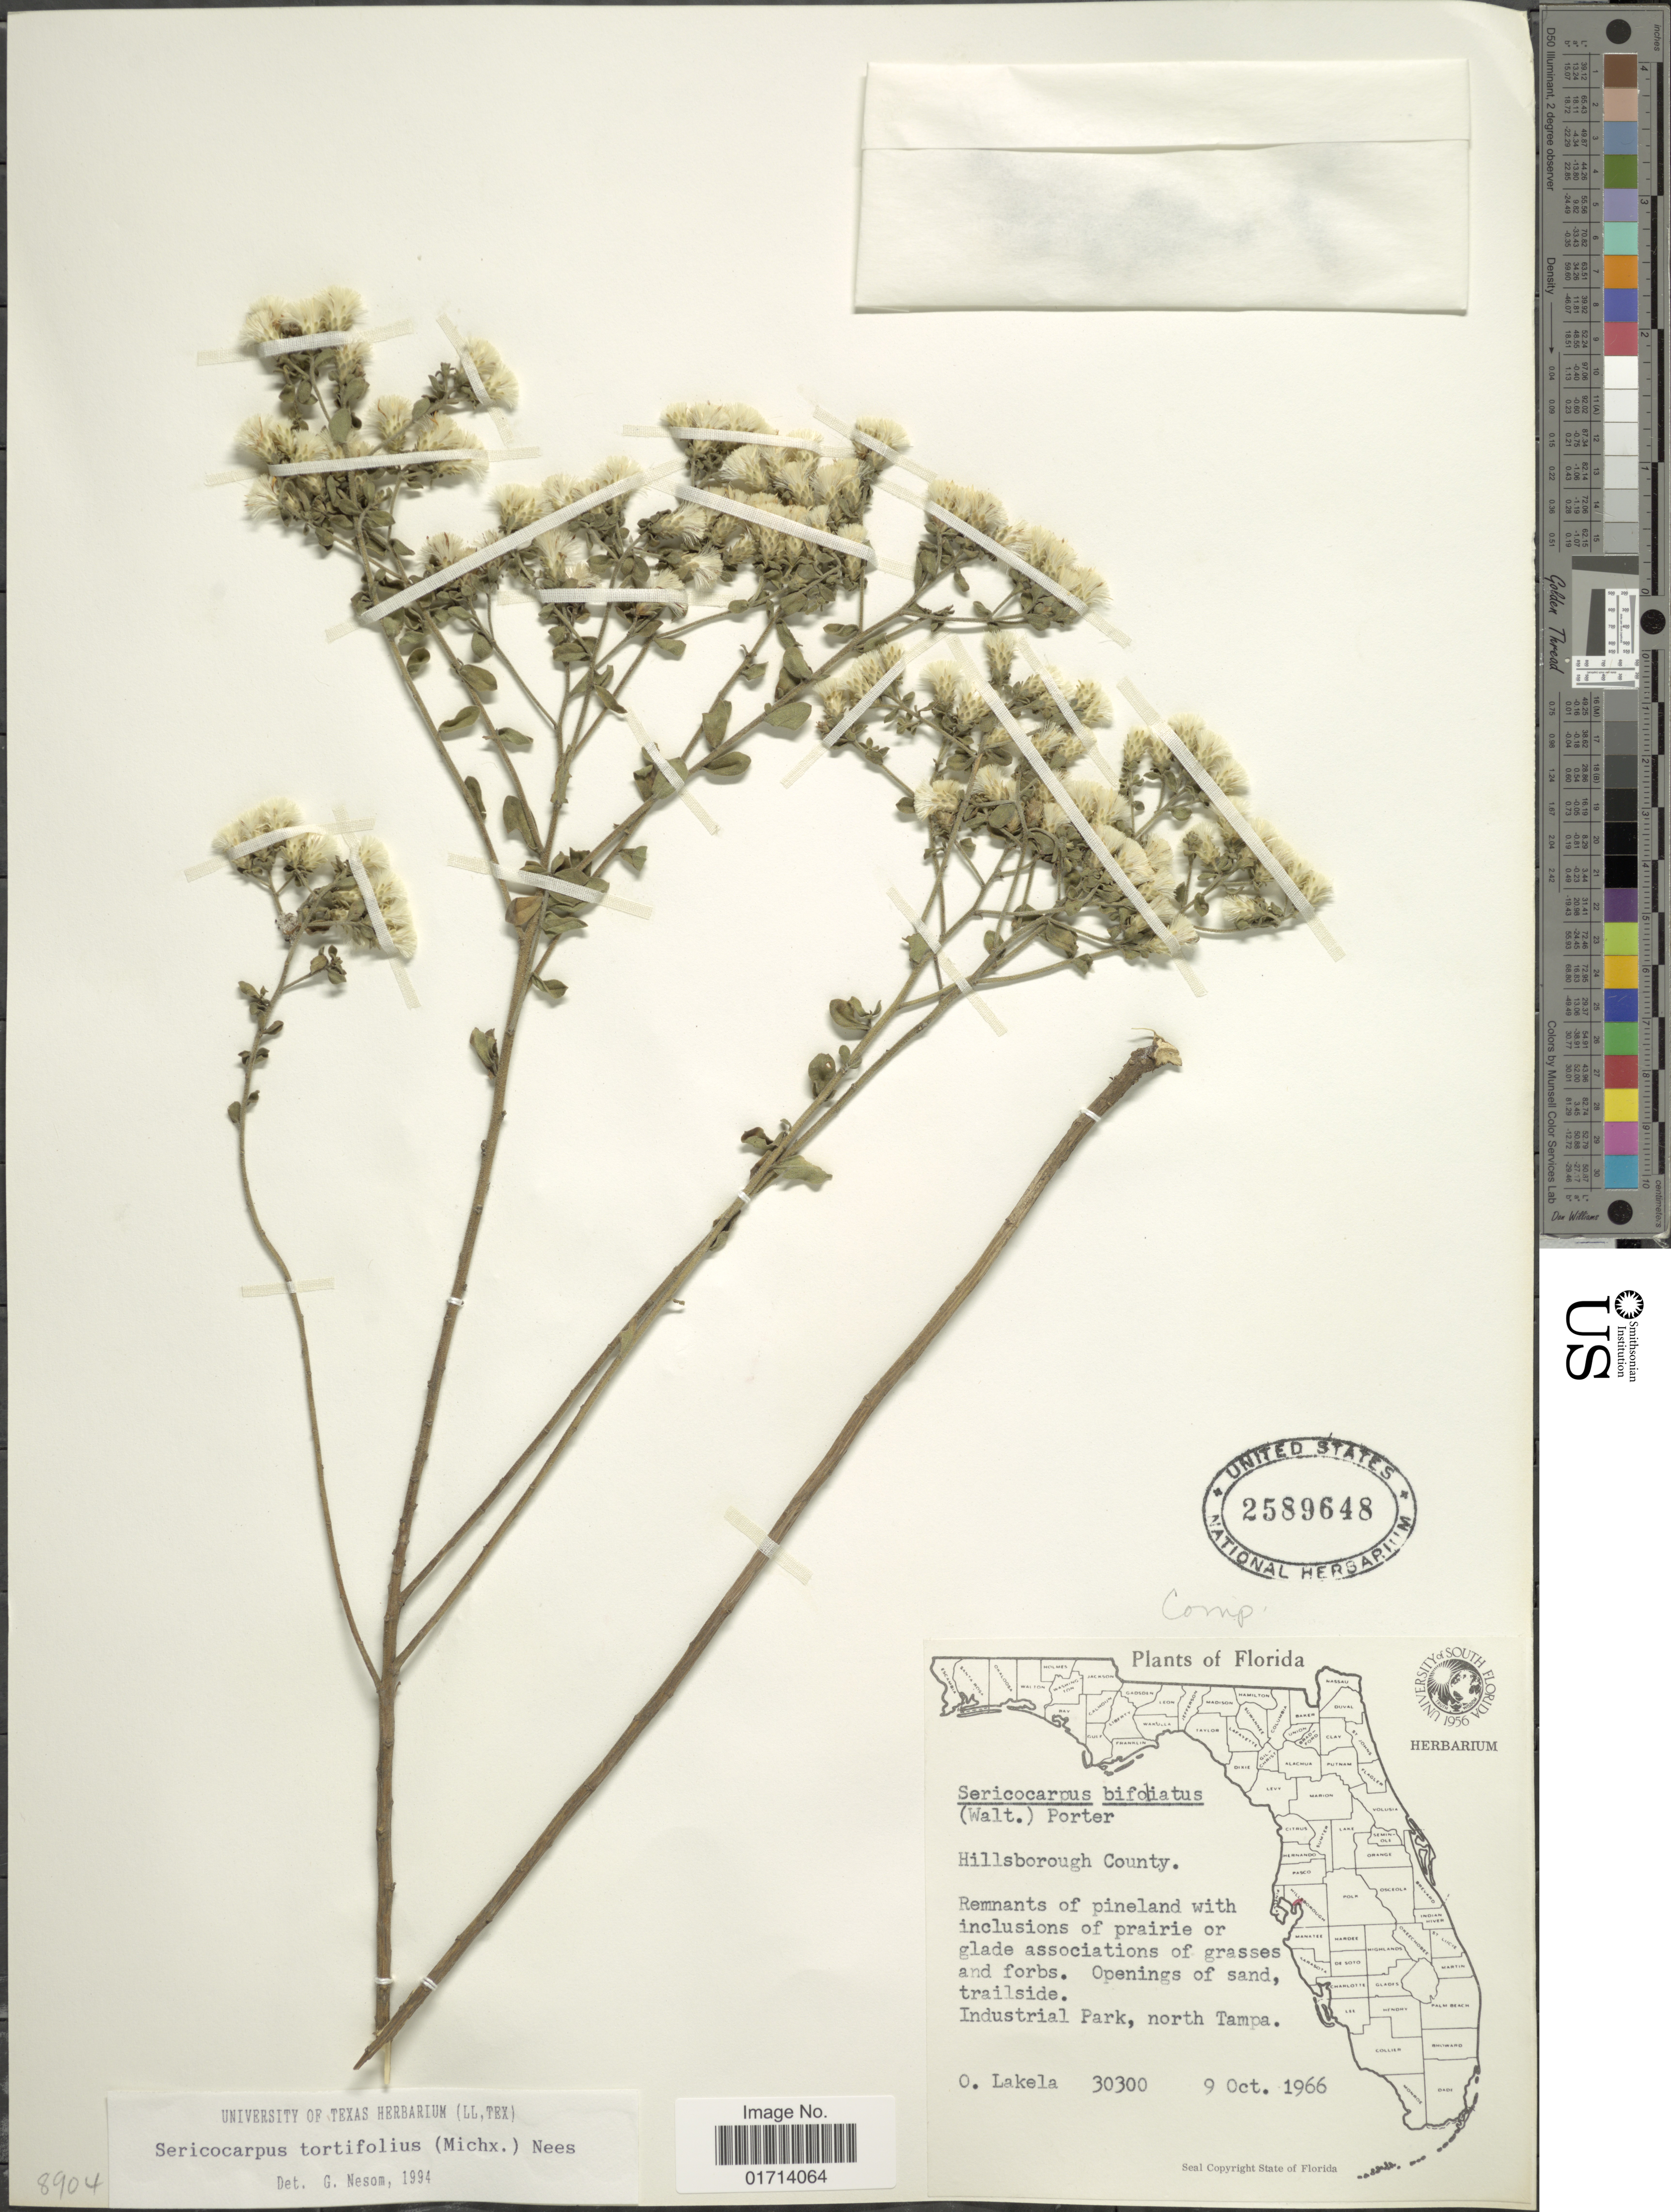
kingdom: Plantae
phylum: Tracheophyta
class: Magnoliopsida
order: Asterales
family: Asteraceae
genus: Sericocarpus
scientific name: Sericocarpus tortifolius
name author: (Michx.) Nees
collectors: O. Lakela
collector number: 30300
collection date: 1966-10-09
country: United States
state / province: Florida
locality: Industrial Park, north Tampa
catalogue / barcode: US 2589648